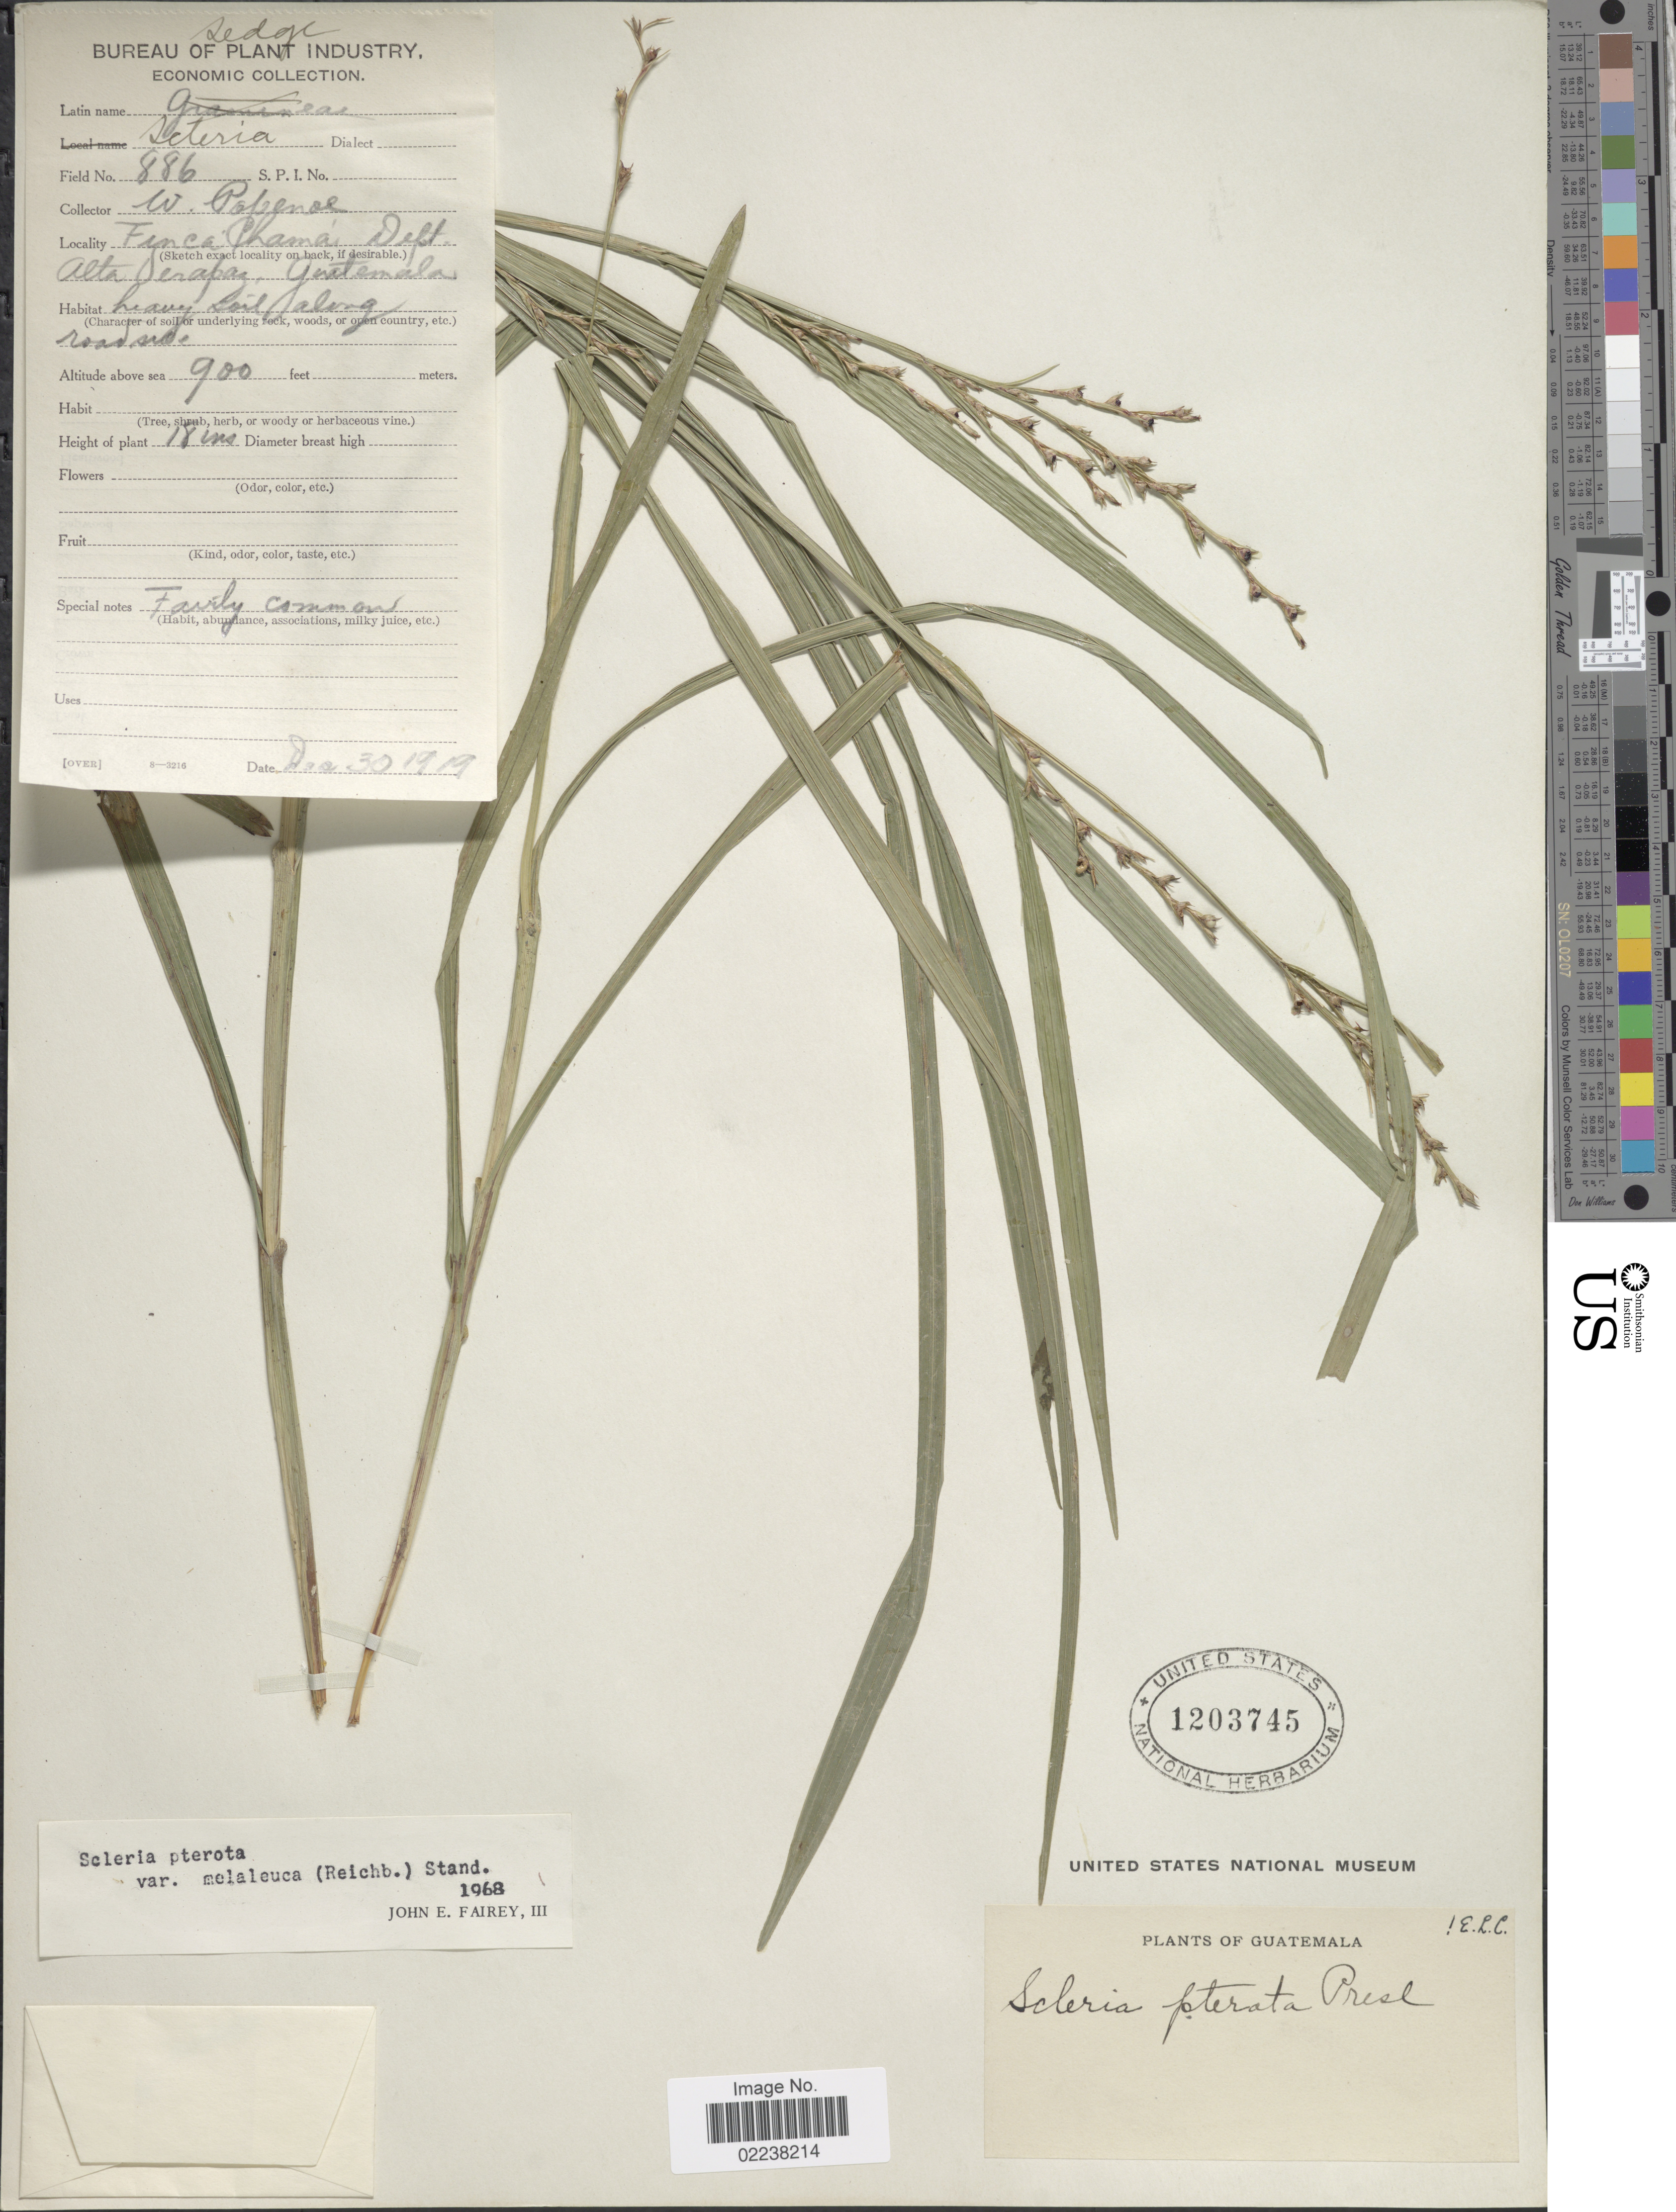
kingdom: Plantae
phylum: Tracheophyta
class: Liliopsida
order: Poales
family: Cyperaceae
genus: Scleria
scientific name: Scleria gaertneri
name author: Raddi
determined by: Strong, Mark T., (BOT), Smithsonian Institution - National Museum of Natural History (UNITED STATES)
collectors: W. Popenoe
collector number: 886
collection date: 1919-12-30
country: Guatemala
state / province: Alta Verapaz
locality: Finca Chamá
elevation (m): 274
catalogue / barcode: US 1203745